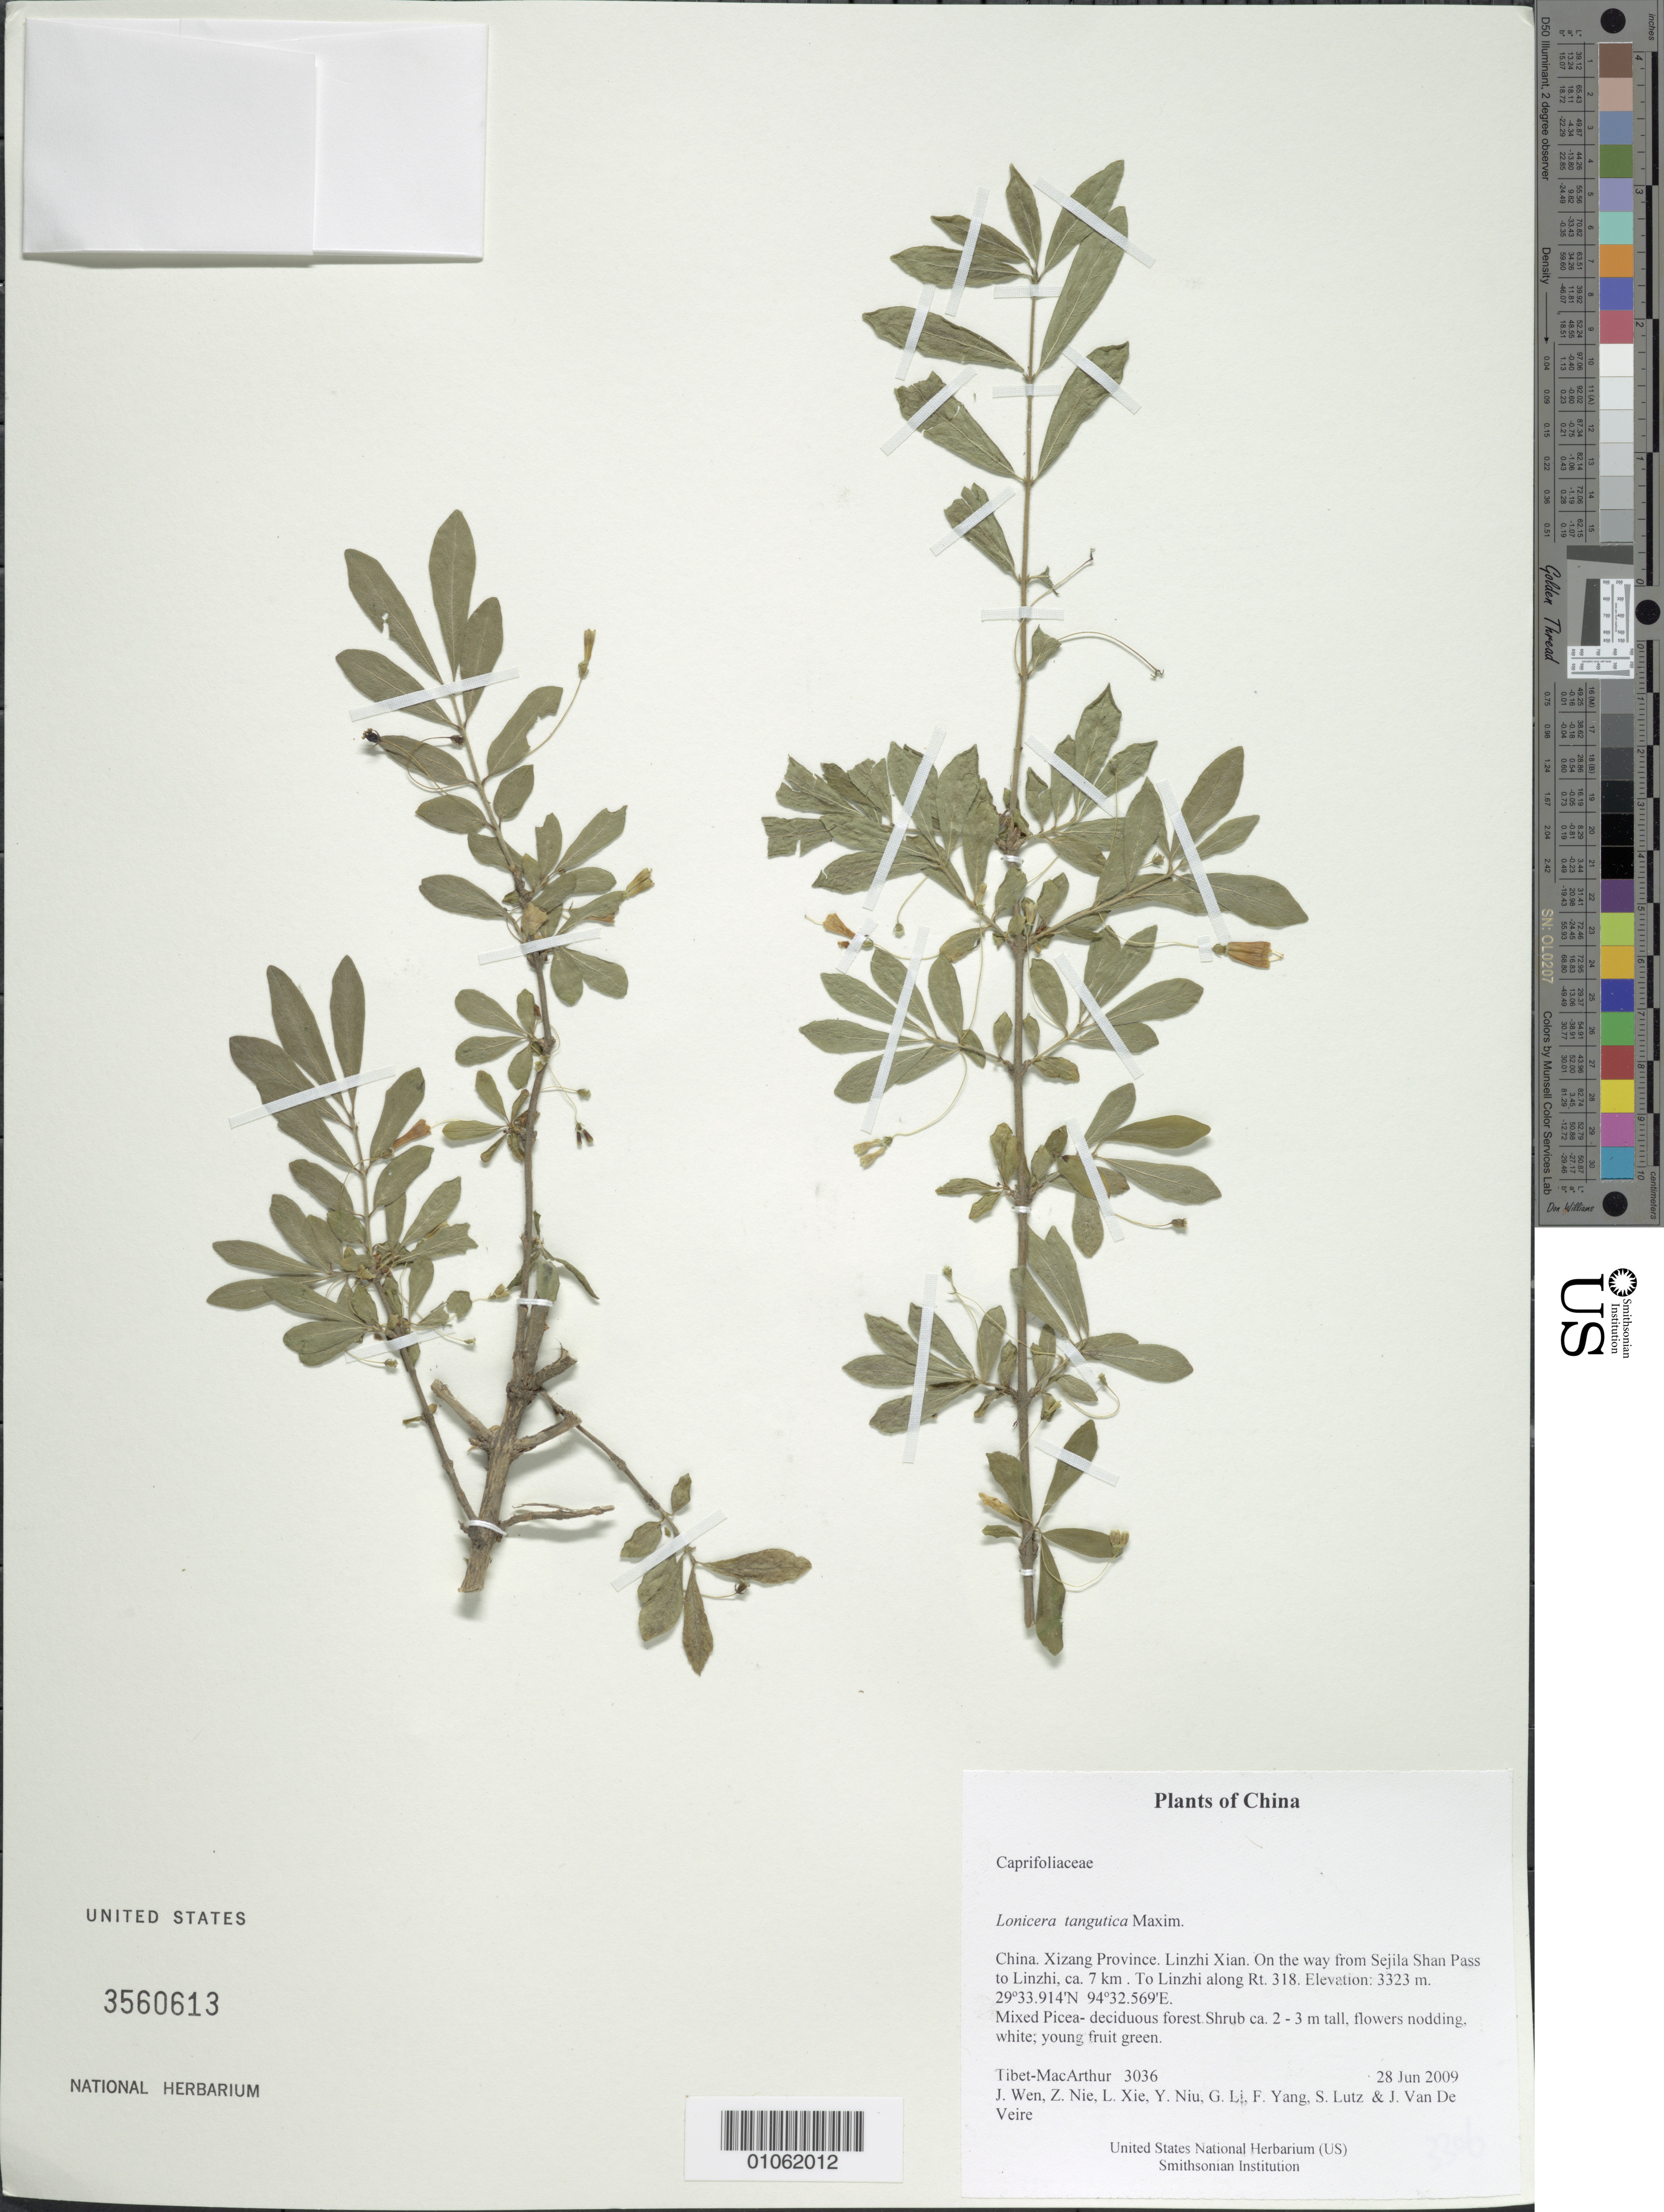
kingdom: Plantae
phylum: Tracheophyta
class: Magnoliopsida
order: Dipsacales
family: Caprifoliaceae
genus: Lonicera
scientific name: Lonicera tangutica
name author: Maxim.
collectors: Tibet-MacArthur, J. Wen, Z. Nie, L. Xie, Y. Niu, G. Li, F. Yang, S. Lutz & J. Van De Veire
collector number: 3036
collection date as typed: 28 Jun 2009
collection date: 2009-06-28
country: China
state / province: Xizang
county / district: Linzhi Xian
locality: On the way from Sejila Shan Pass to Linzhi, ca. 7 km . To Linzhi along Rt. 318.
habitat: Mixed Picea- deciduous forest.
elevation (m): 3323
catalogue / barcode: US 3560613